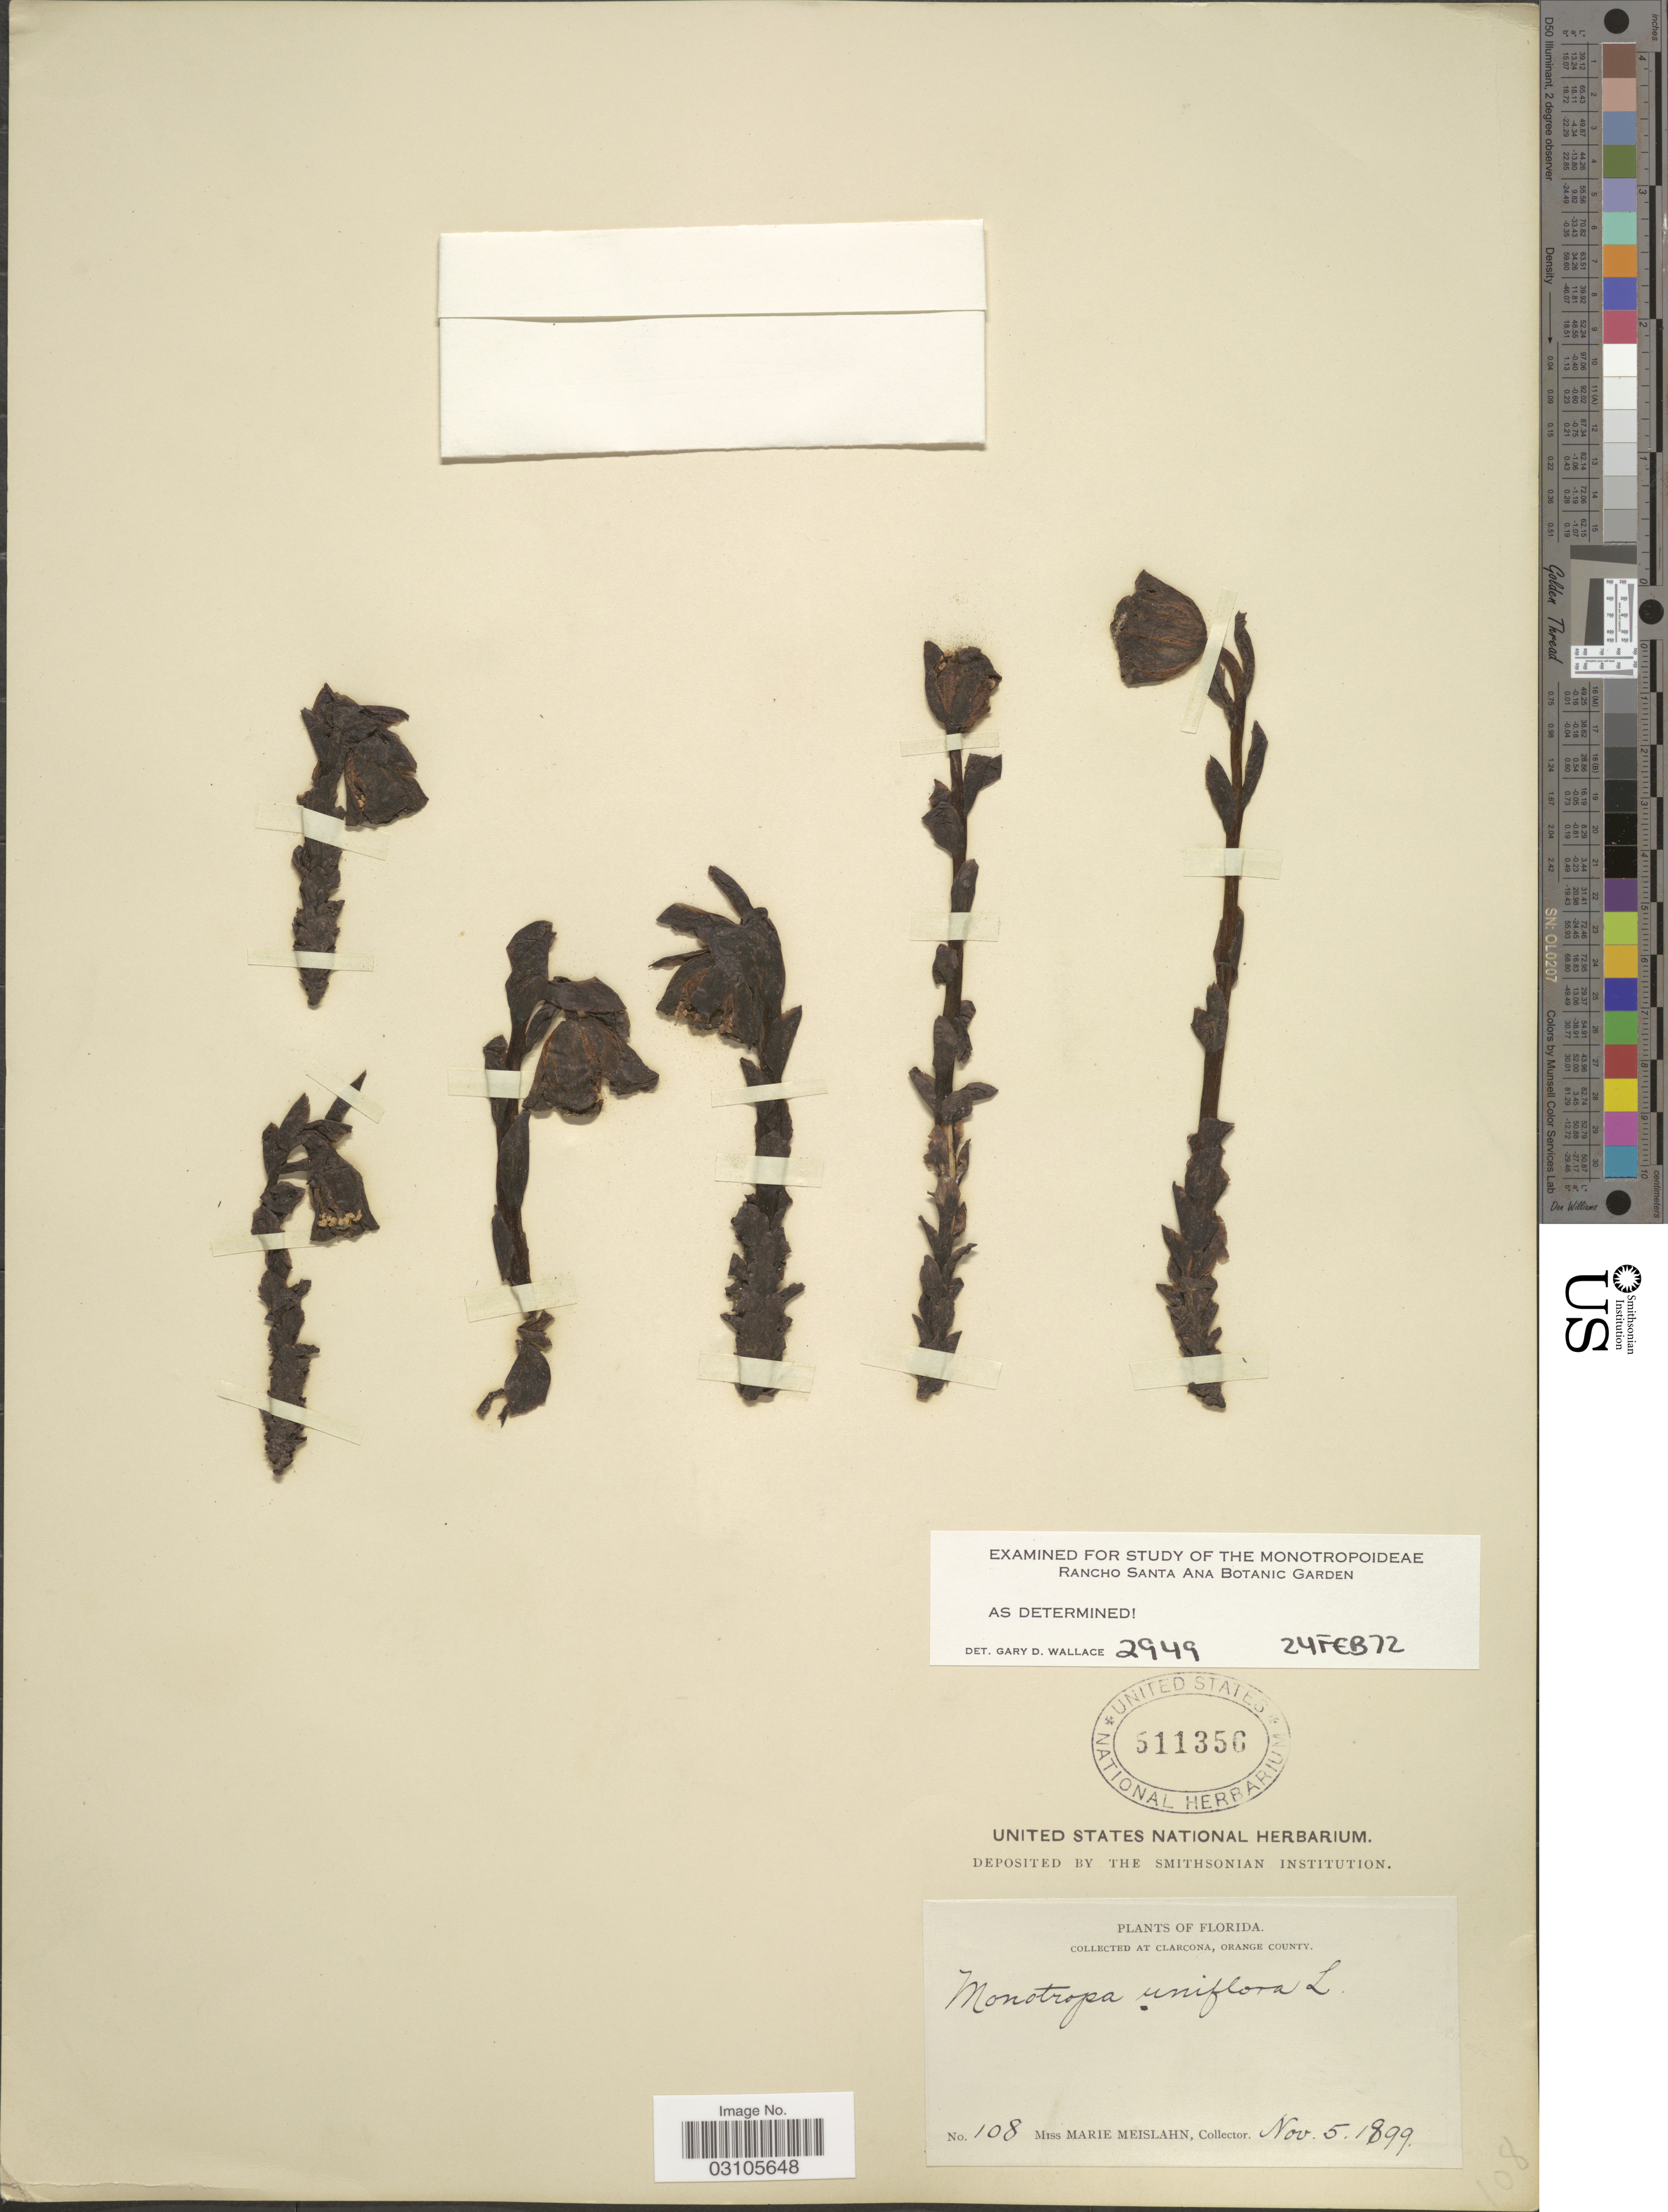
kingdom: Plantae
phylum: Tracheophyta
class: Magnoliopsida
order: Ericales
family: Ericaceae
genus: Monotropa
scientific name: Monotropa uniflora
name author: L.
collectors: M. Meislahn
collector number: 108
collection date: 1899-11-05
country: United States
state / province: Florida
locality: At Clarcona, Orange County.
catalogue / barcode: US 511356